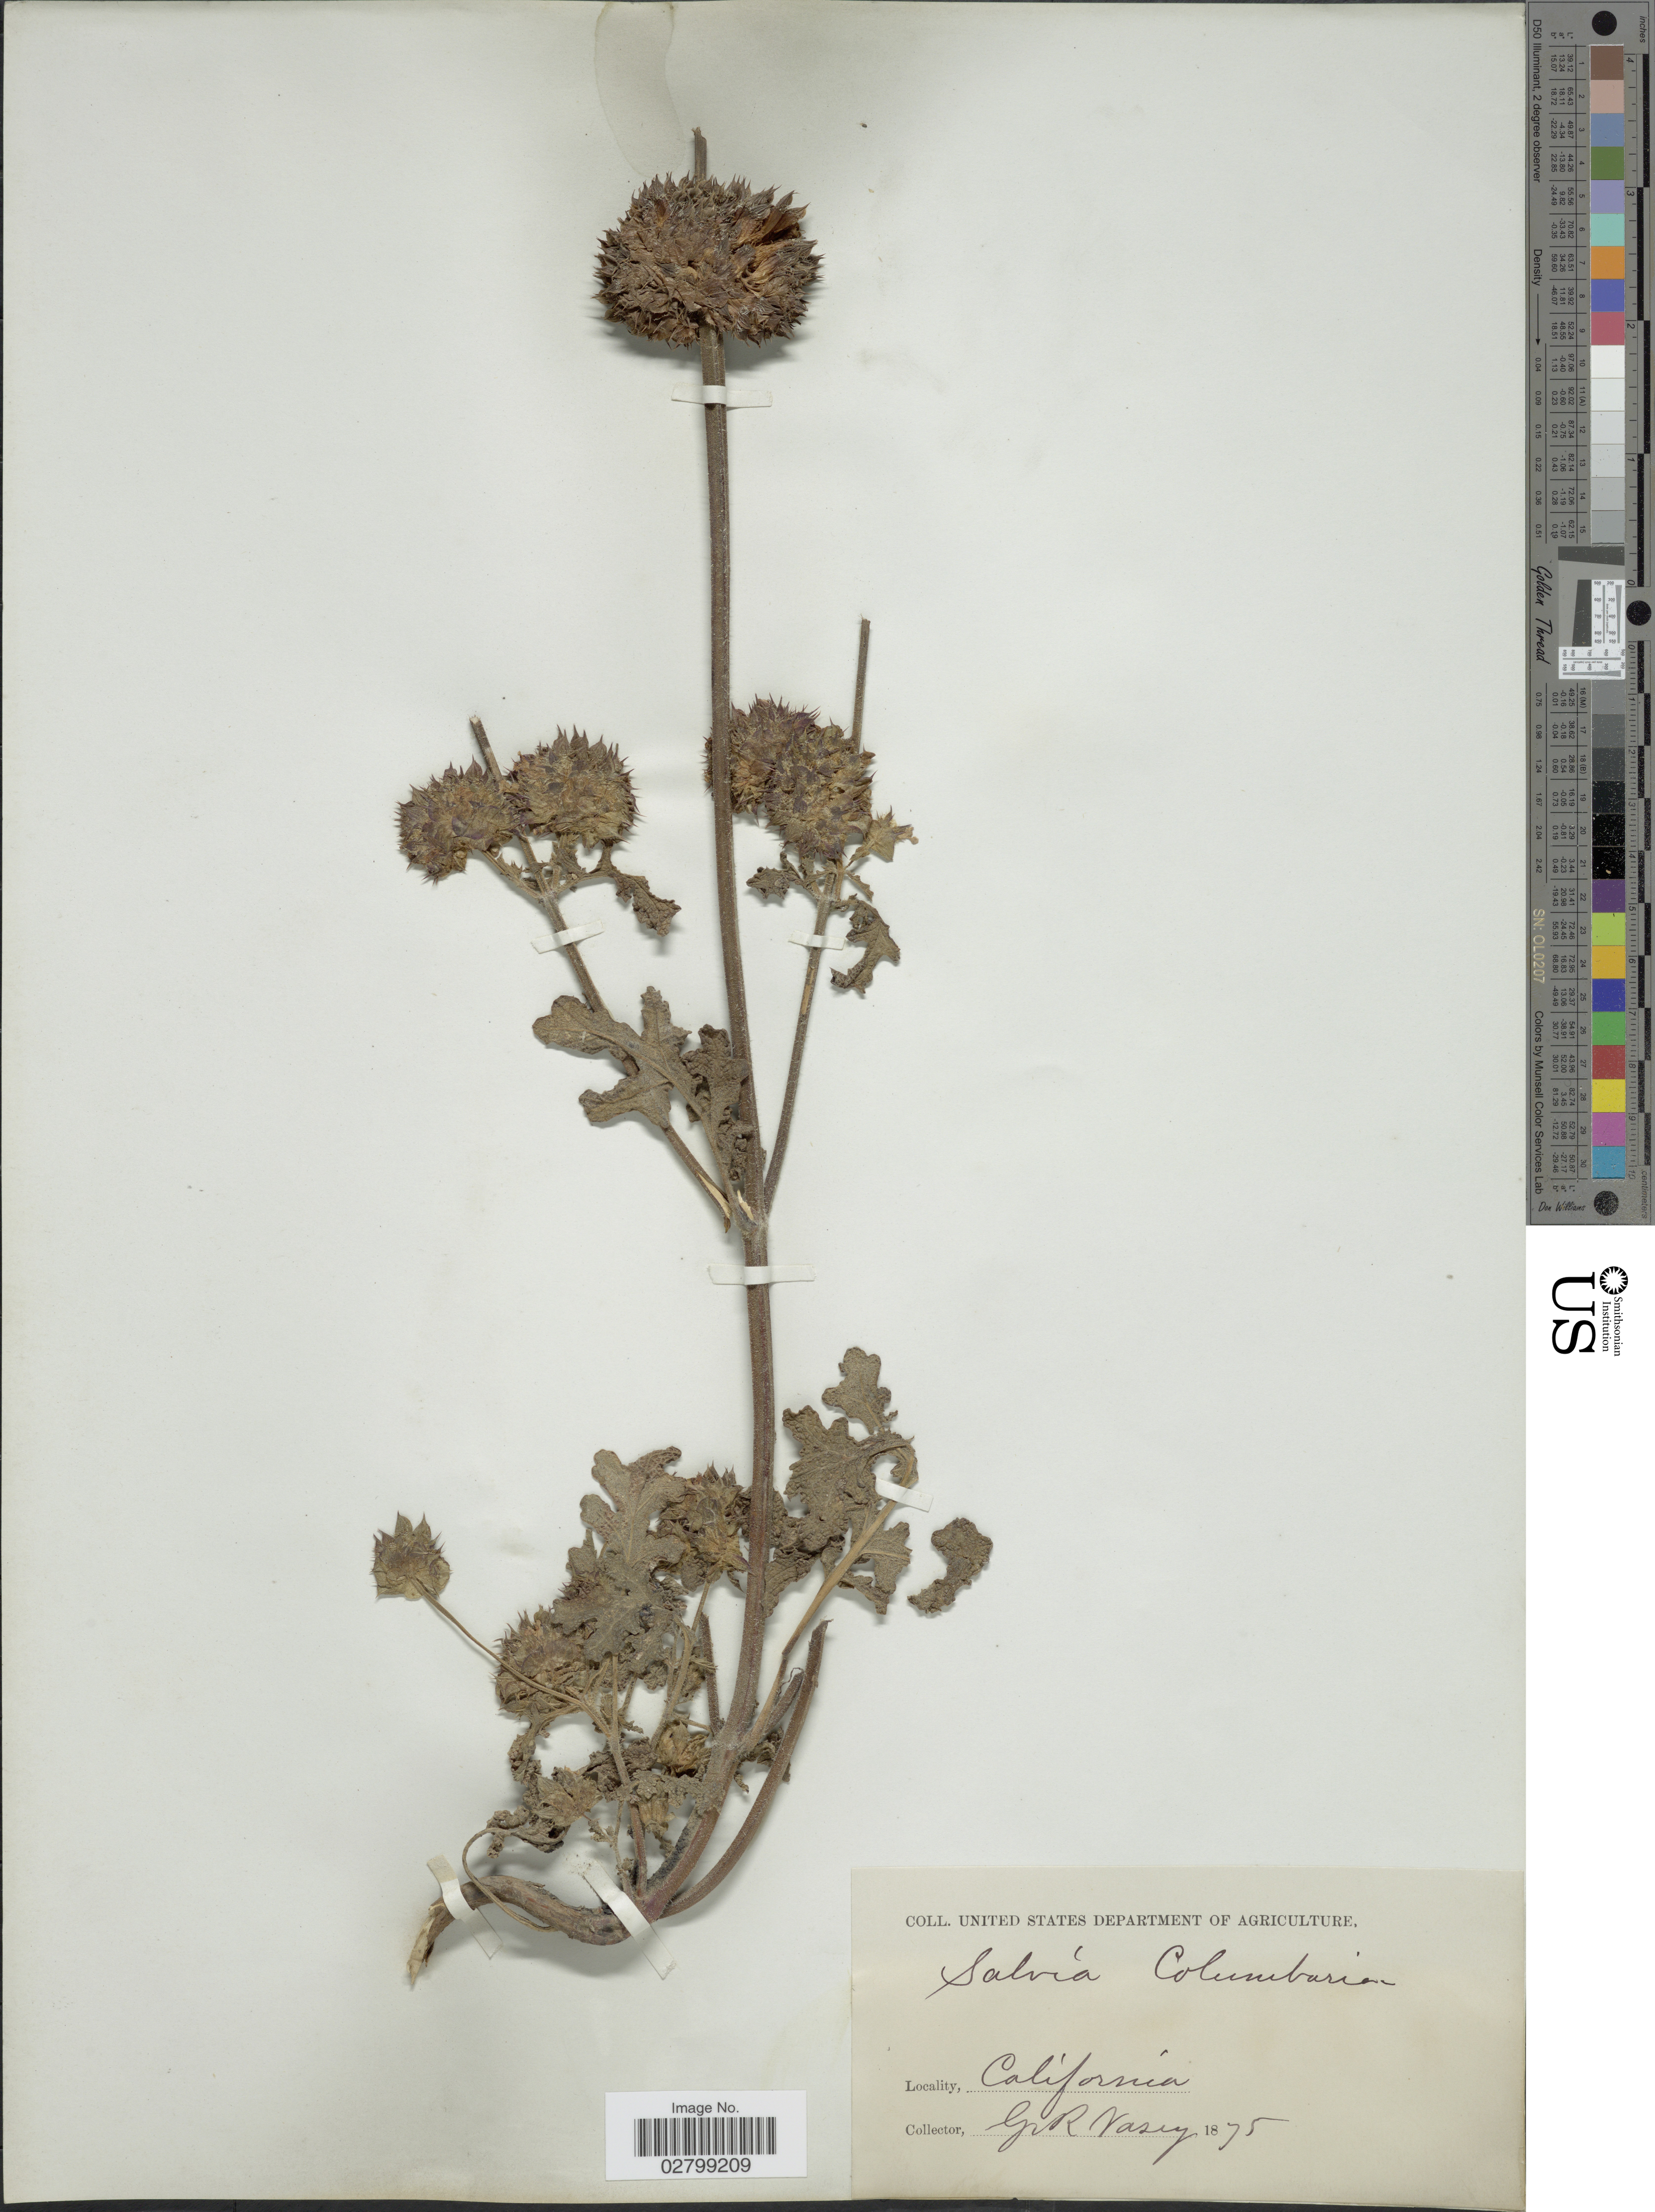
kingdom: Plantae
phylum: Tracheophyta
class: Magnoliopsida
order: Lamiales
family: Lamiaceae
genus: Salvia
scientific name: Salvia columbariae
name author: Benth.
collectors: G. R. Vasey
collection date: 1875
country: United States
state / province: California